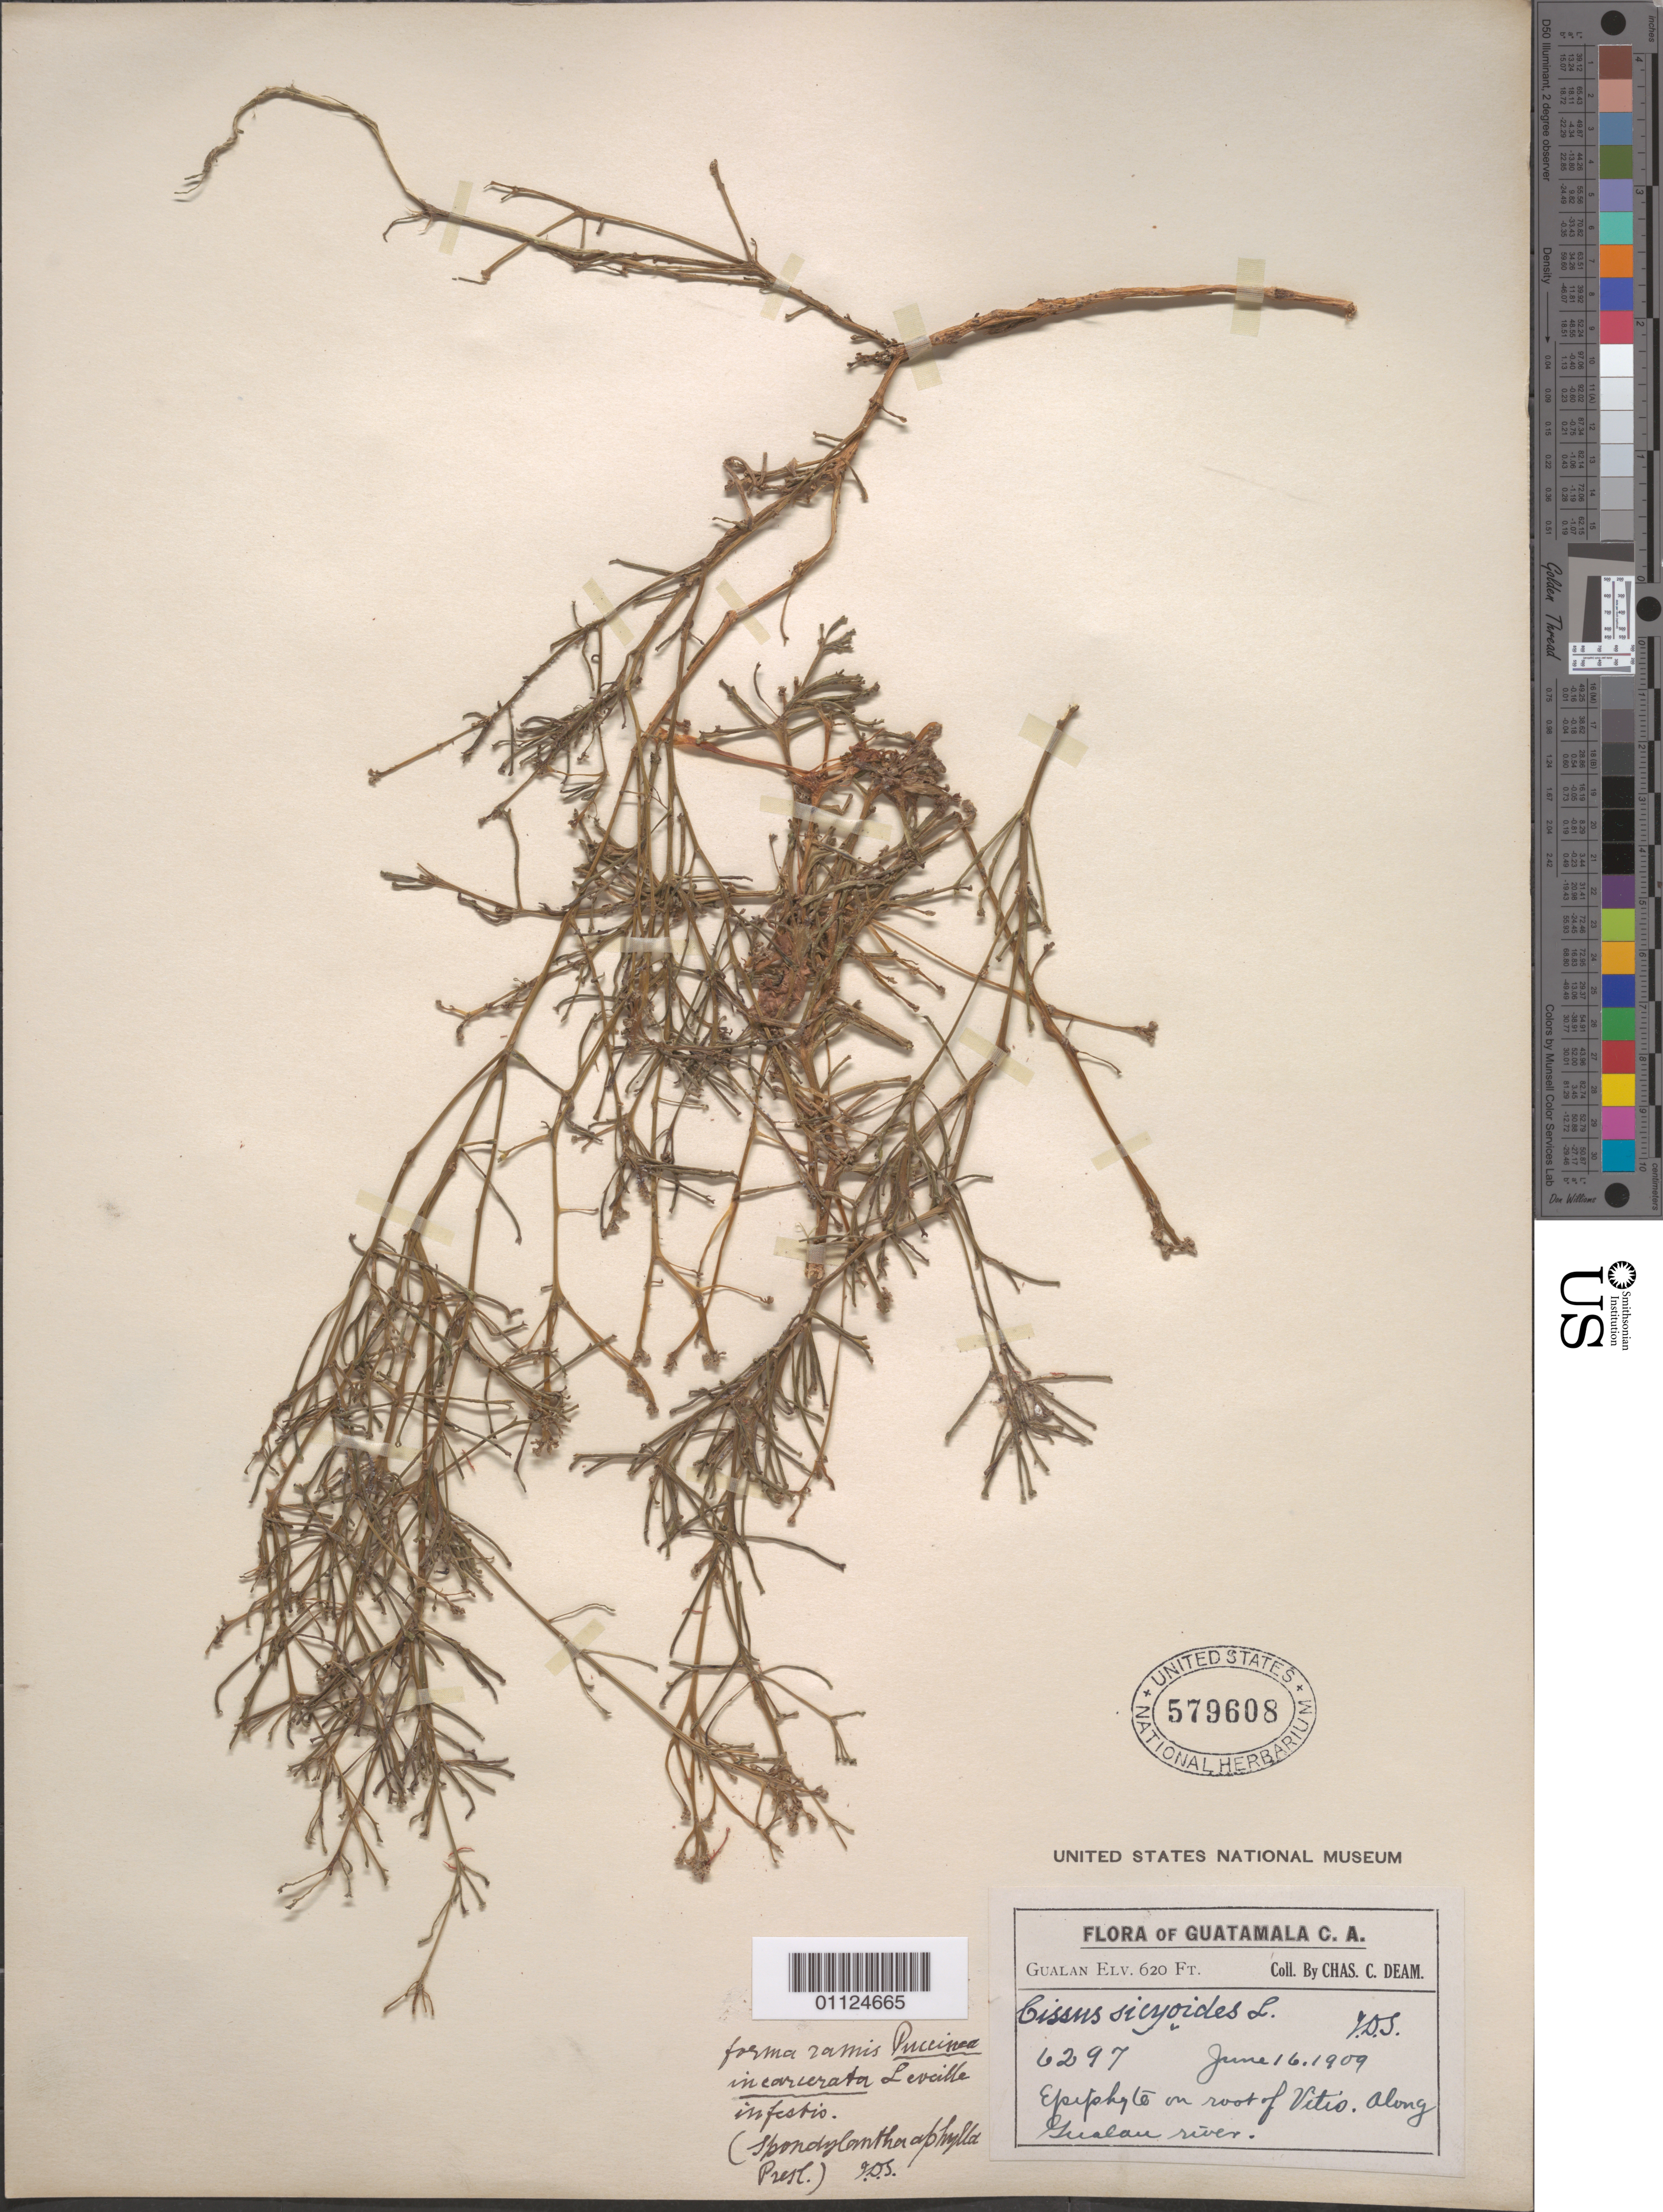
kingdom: Plantae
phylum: Tracheophyta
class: Magnoliopsida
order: Vitales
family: Vitaceae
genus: Cissus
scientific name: Cissus verticillata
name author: (L.) Nicolson & C.E. Jarvis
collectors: C. C. Deam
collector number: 6297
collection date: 1909-06-16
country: Guatemala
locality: Guslan River.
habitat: Along river.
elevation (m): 189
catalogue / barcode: US 579608